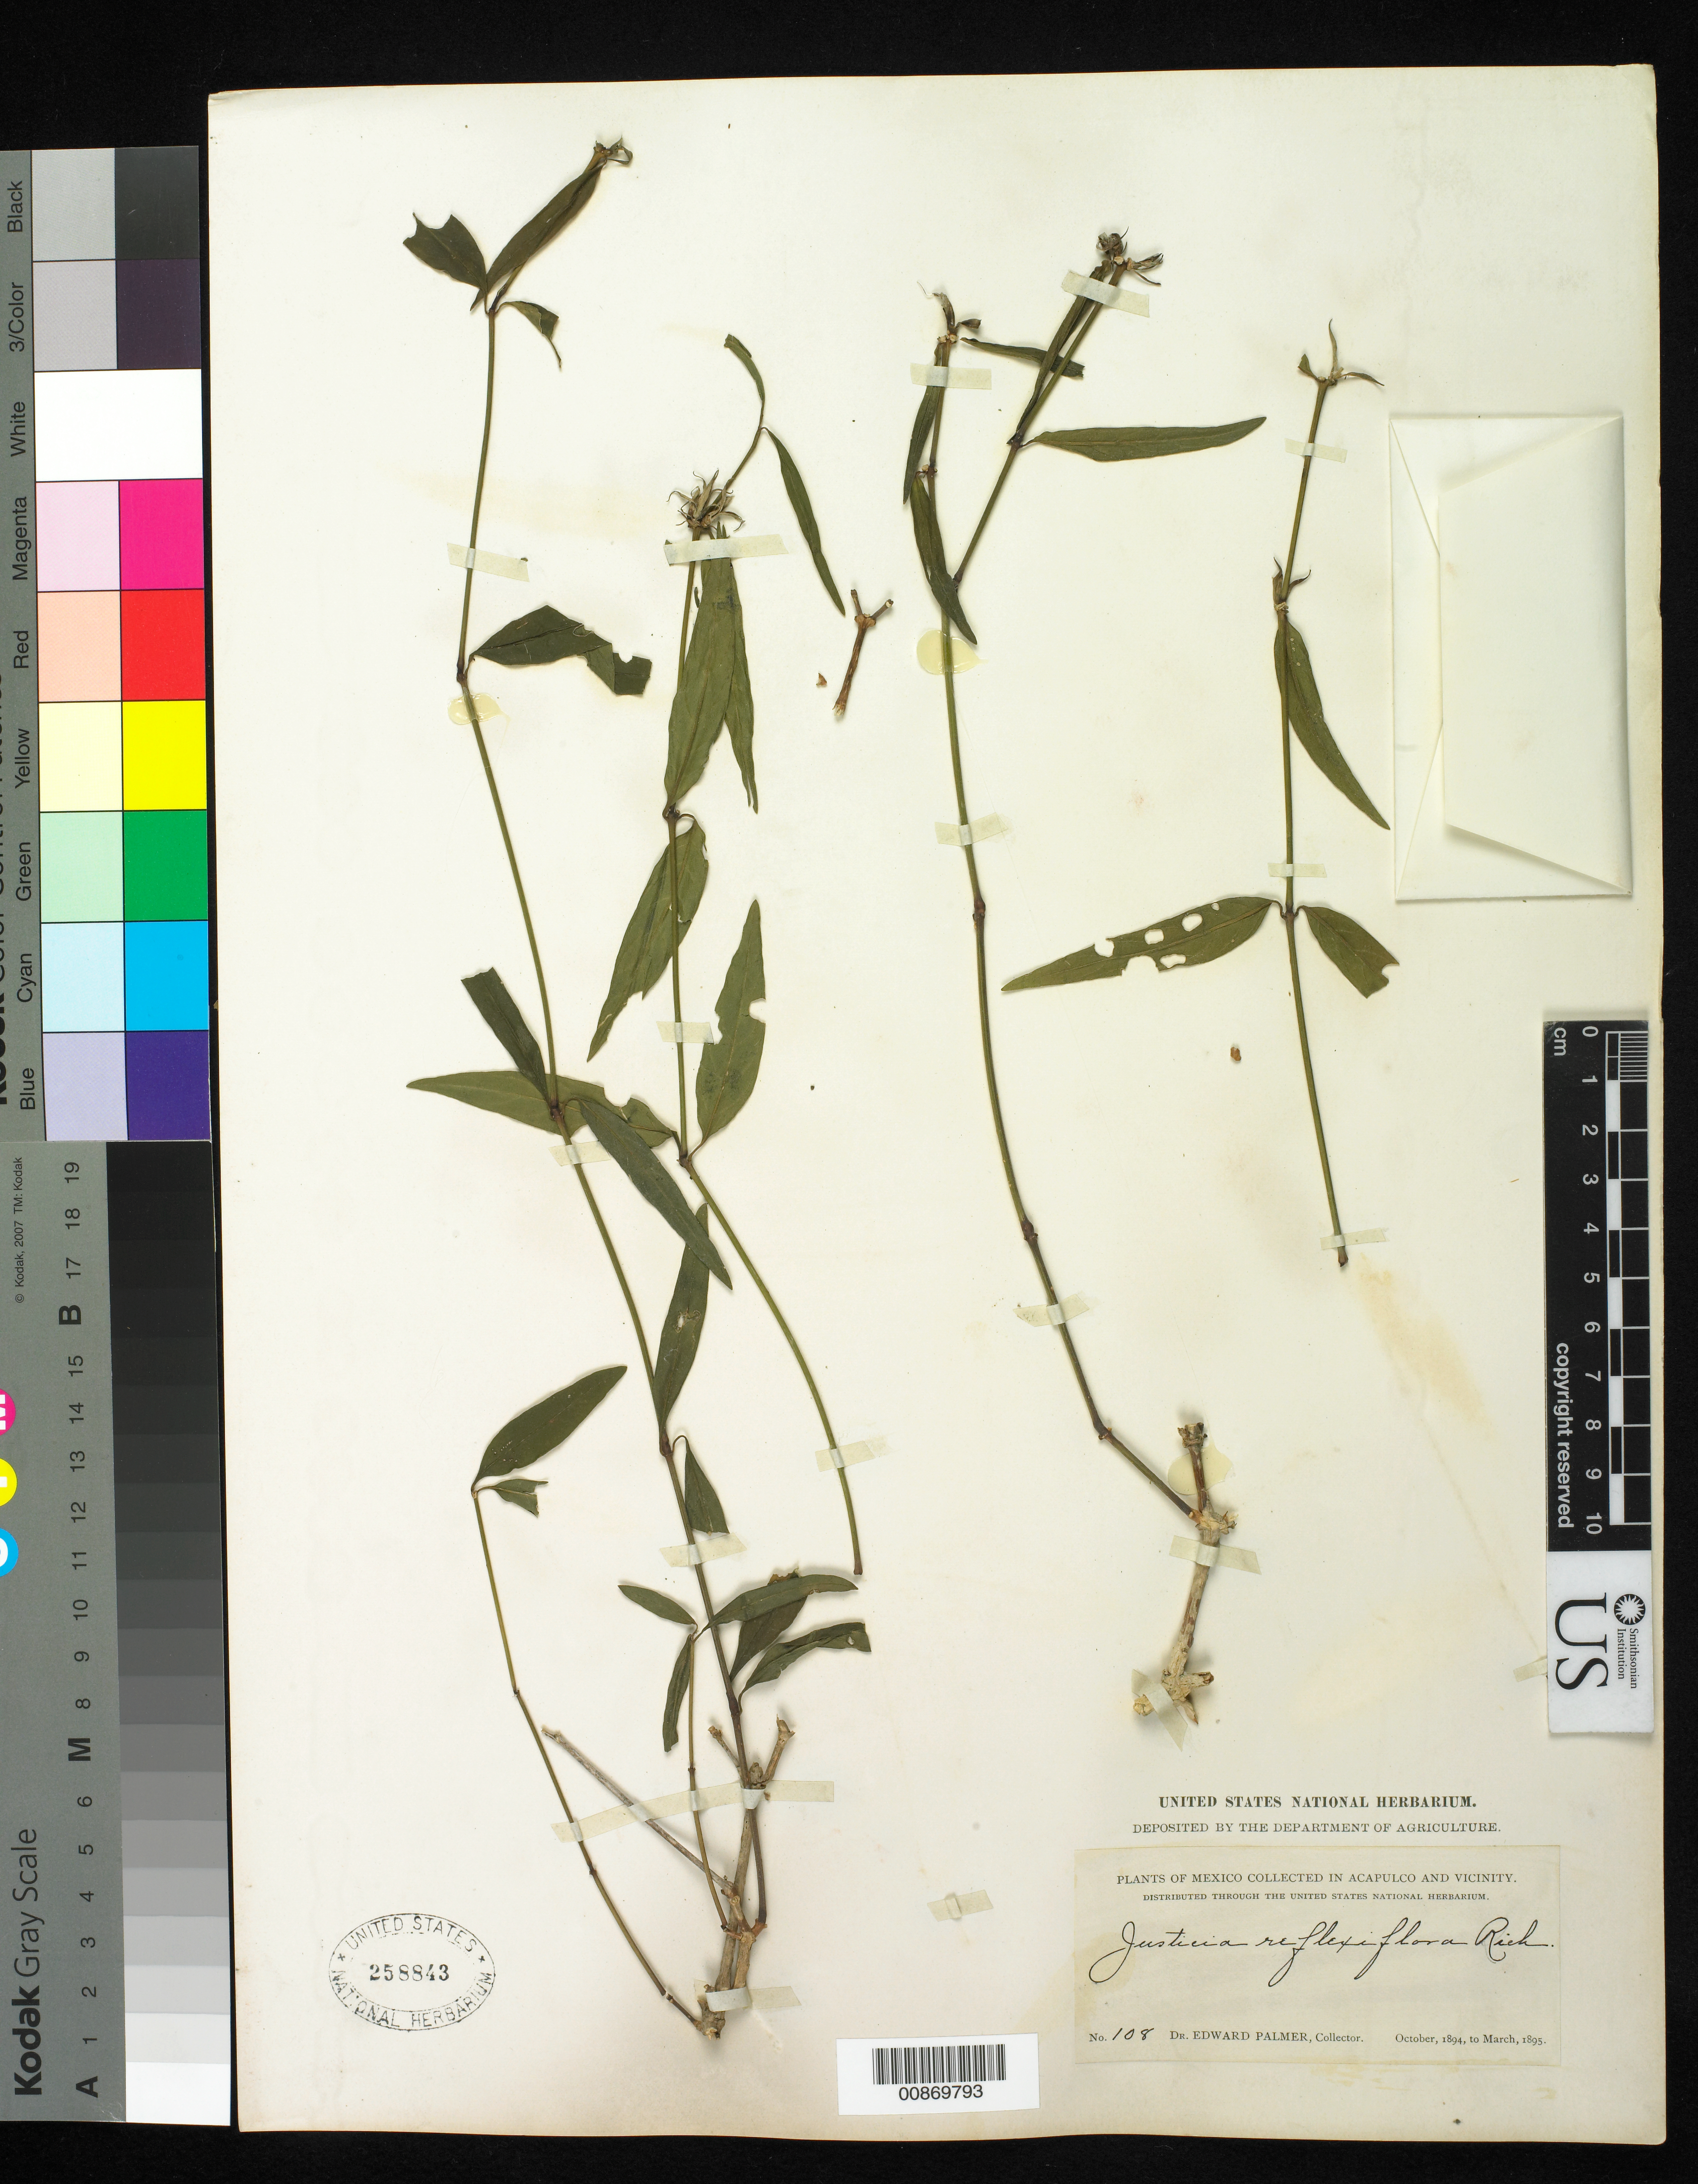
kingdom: Plantae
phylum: Tracheophyta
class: Magnoliopsida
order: Lamiales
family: Acanthaceae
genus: Justicia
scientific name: Justicia periplocifolia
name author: Jacq.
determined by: Fisher, Amanda, (LOB), California State University, Long Beach (UNITED STATES)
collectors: E. Palmer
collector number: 108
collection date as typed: Oct 1894 to -- Mar 1895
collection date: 1894-10/1895-03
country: Mexico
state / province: Guerrero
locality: Acapulco, Guerrero and vicinity.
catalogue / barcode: US 258843